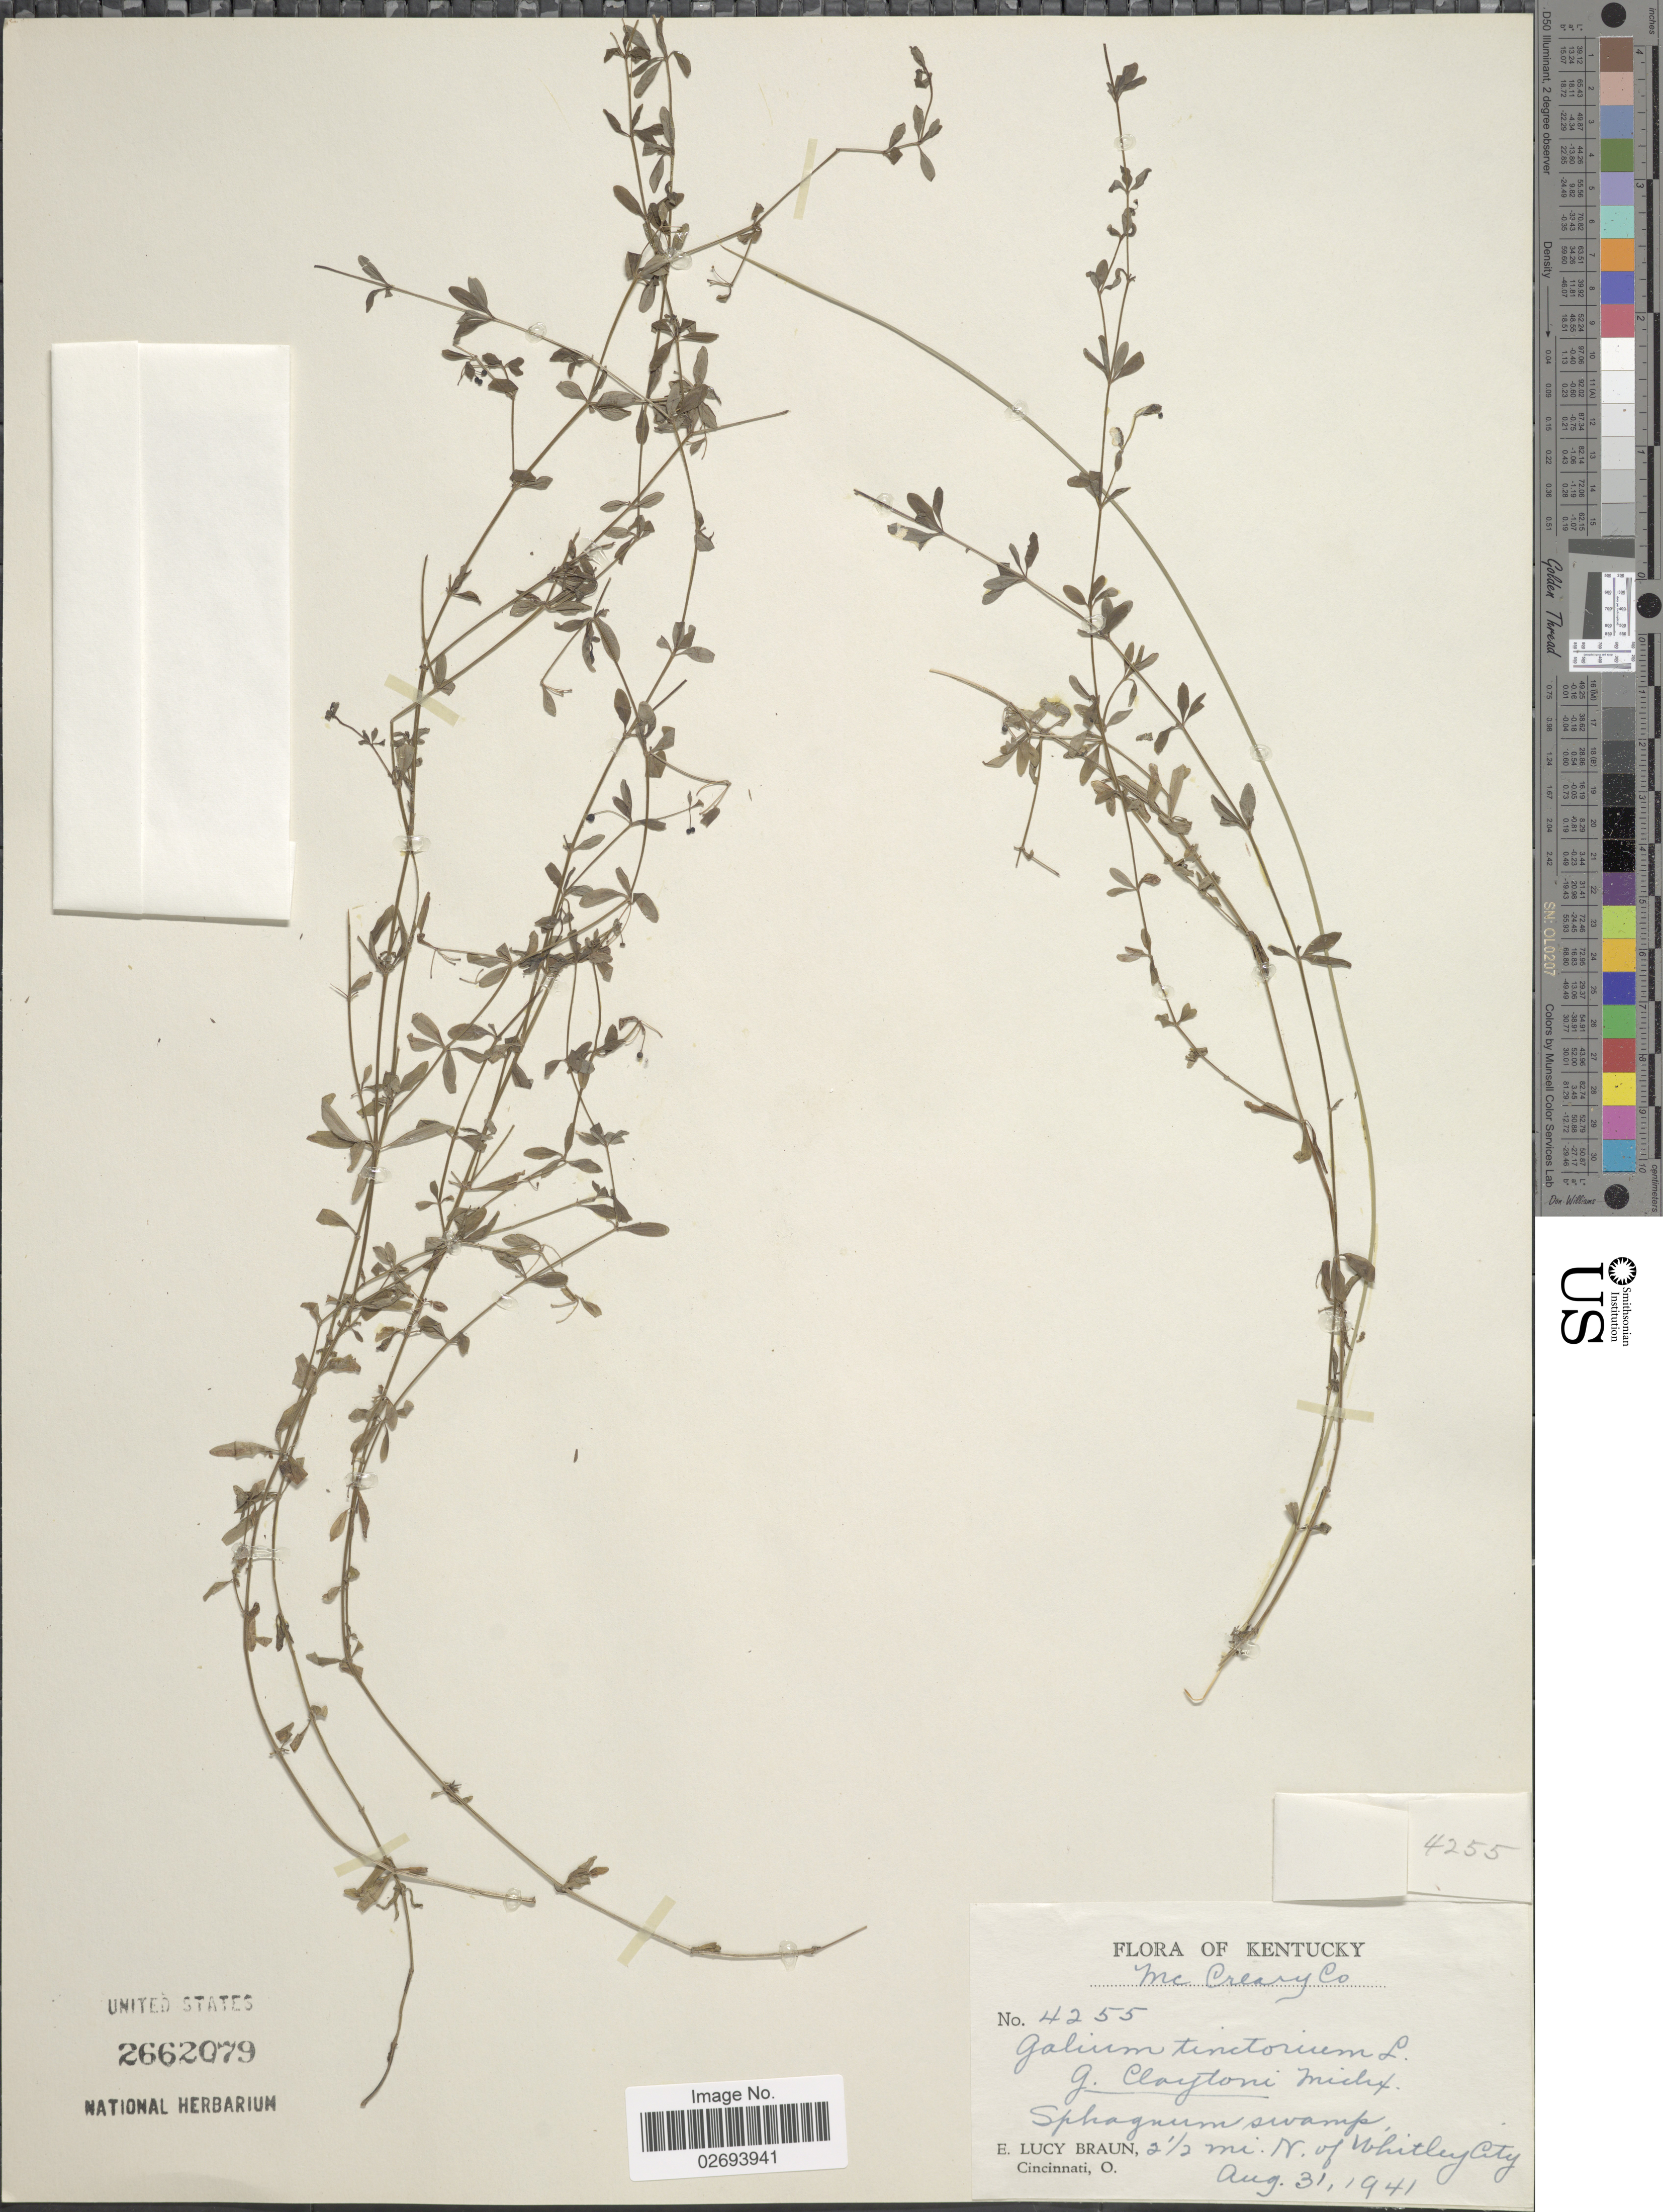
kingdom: Plantae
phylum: Tracheophyta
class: Magnoliopsida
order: Gentianales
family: Rubiaceae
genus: Galium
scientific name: Galium tinctorium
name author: (L.) Scop.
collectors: E. L. Braun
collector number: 4255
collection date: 1941-08-31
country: United States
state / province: Kentucky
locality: Mc Creary Co. 2½ mi. N. of Whitley City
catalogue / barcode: US 2662079